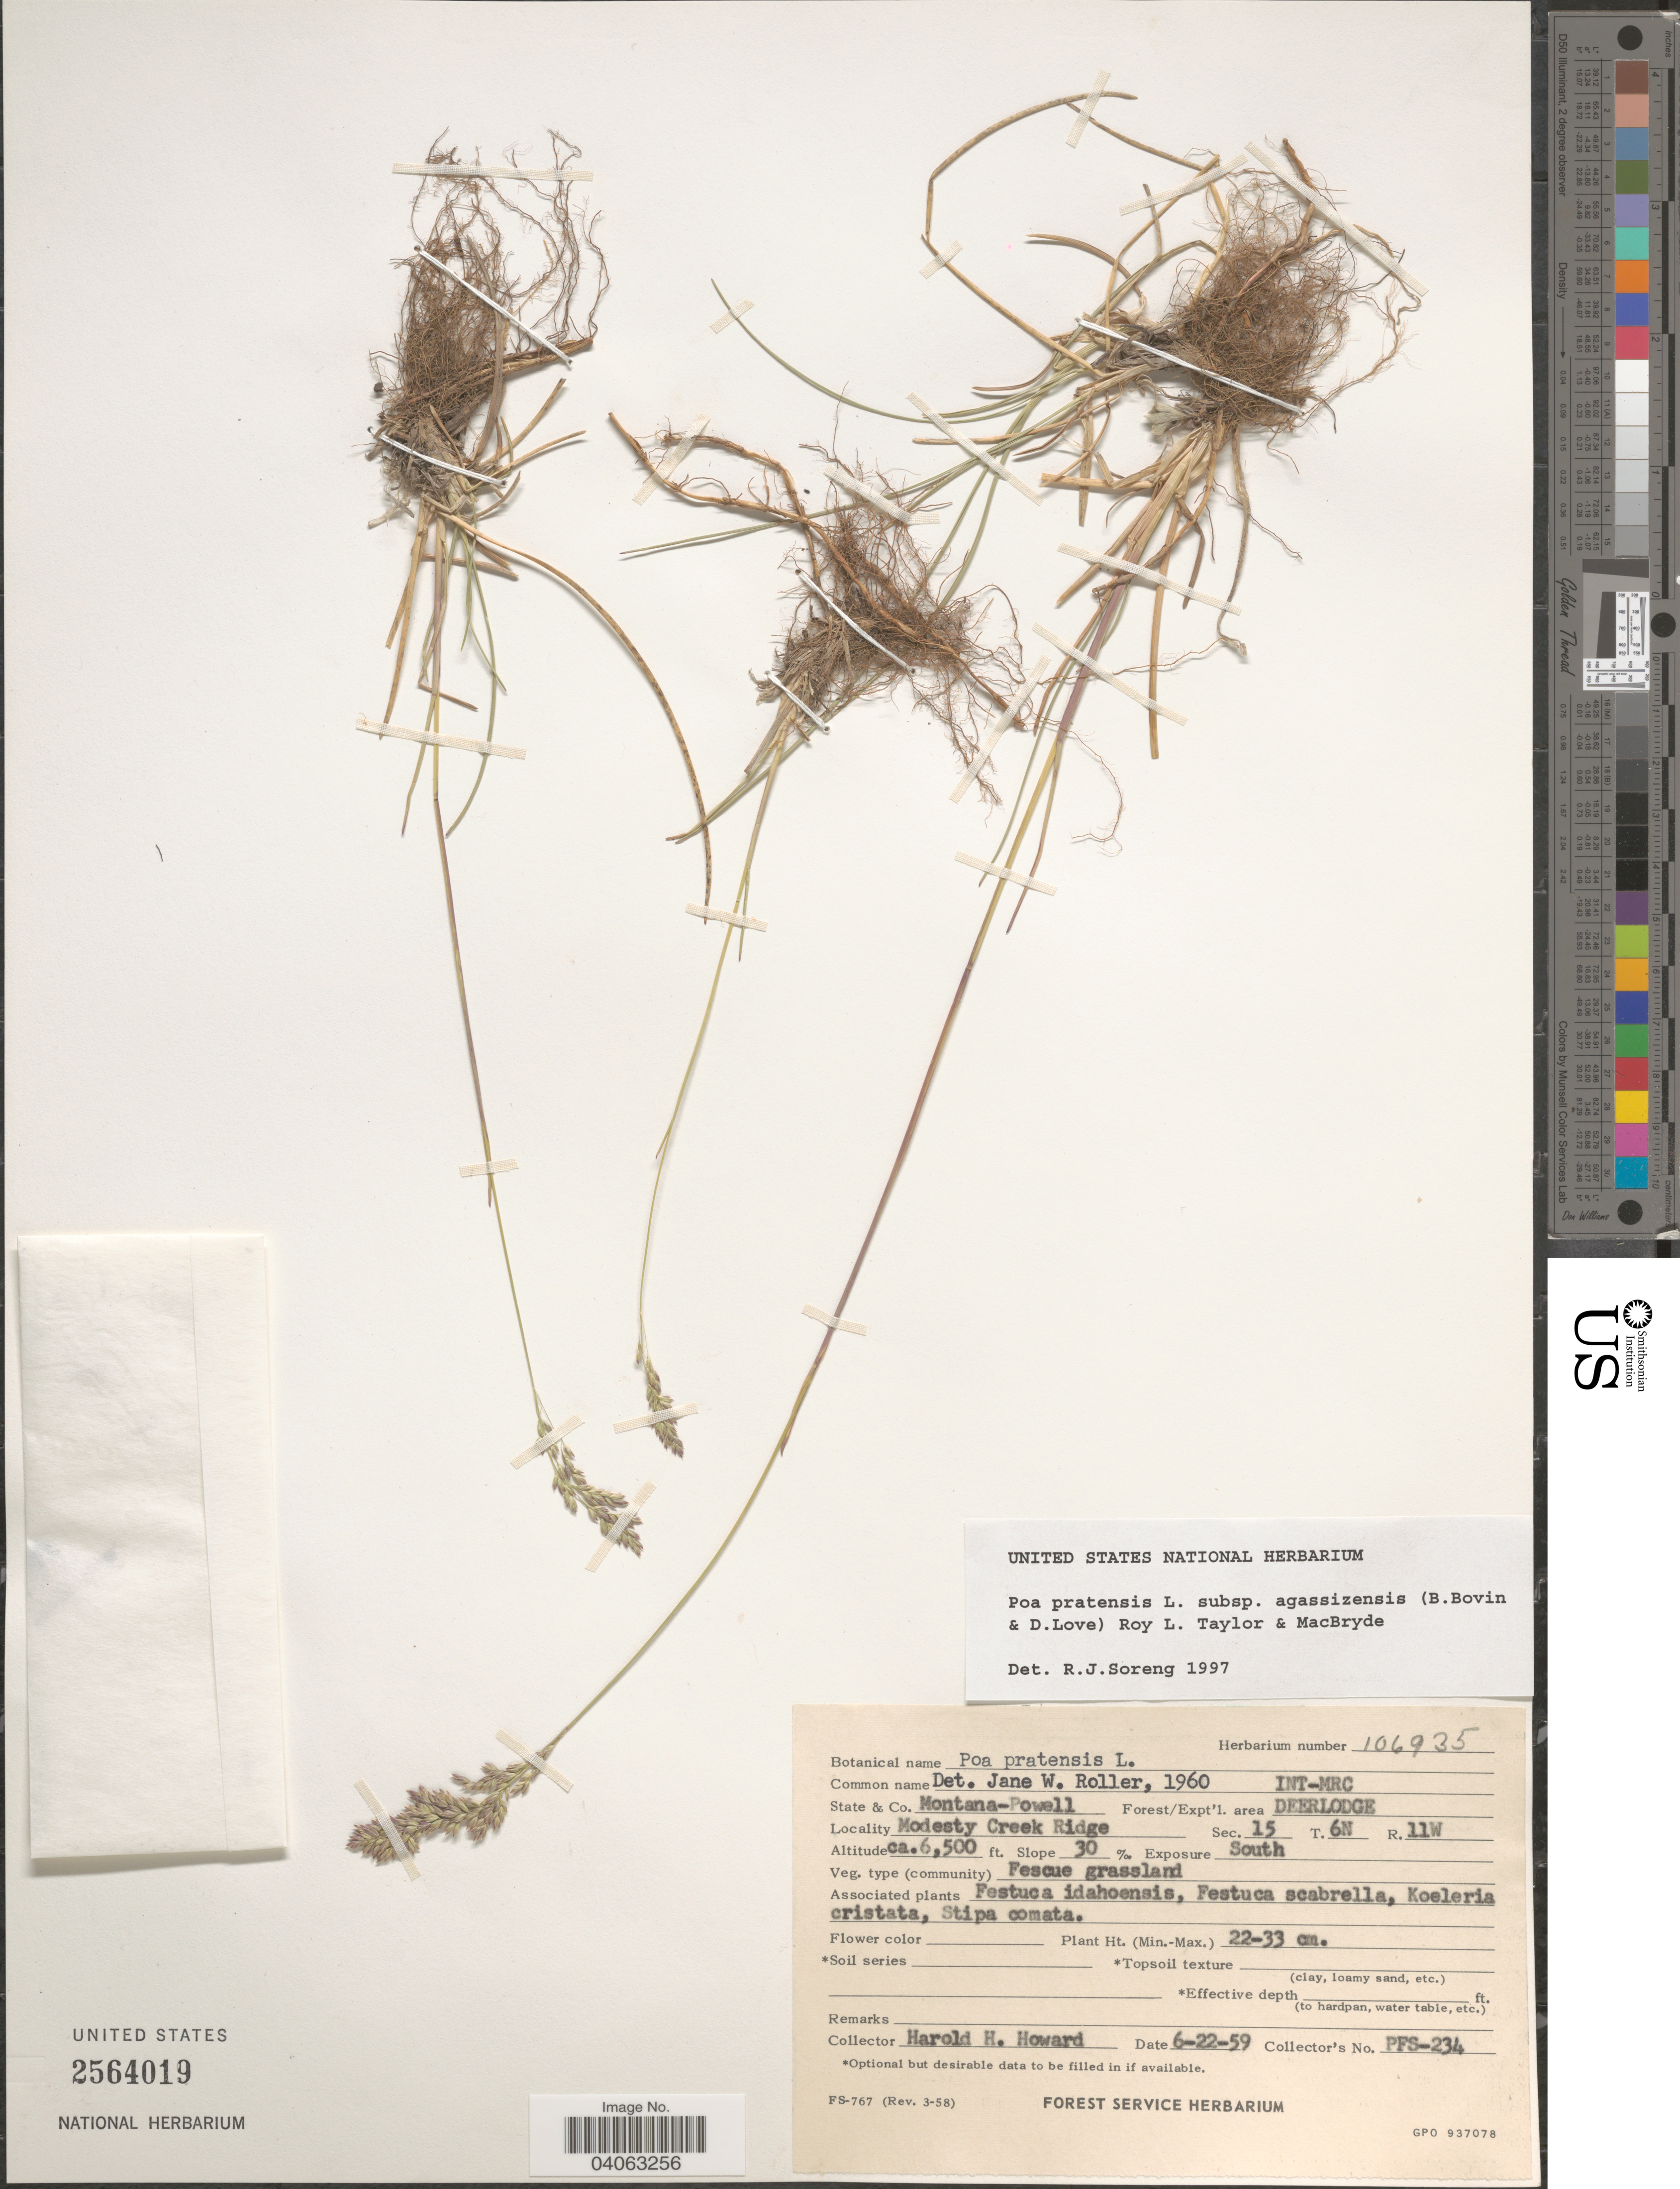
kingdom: Plantae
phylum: Tracheophyta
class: Liliopsida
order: Poales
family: Poaceae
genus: Poa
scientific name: Poa pratensis subsp. agassizensis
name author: (B. Boivin & D. Löve) Roy L. Taylor & MacBryde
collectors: H. Howard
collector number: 106935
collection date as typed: Transcribed d/m/y: 22/6/59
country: United States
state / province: Montana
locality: Powell Co. Forest/Expt'l. area Deerlodge. Modesty Creek Ridge. Sec. 15 T. 6N R11W. Slope 30%. Exposure South.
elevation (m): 1981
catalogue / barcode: US 2564019